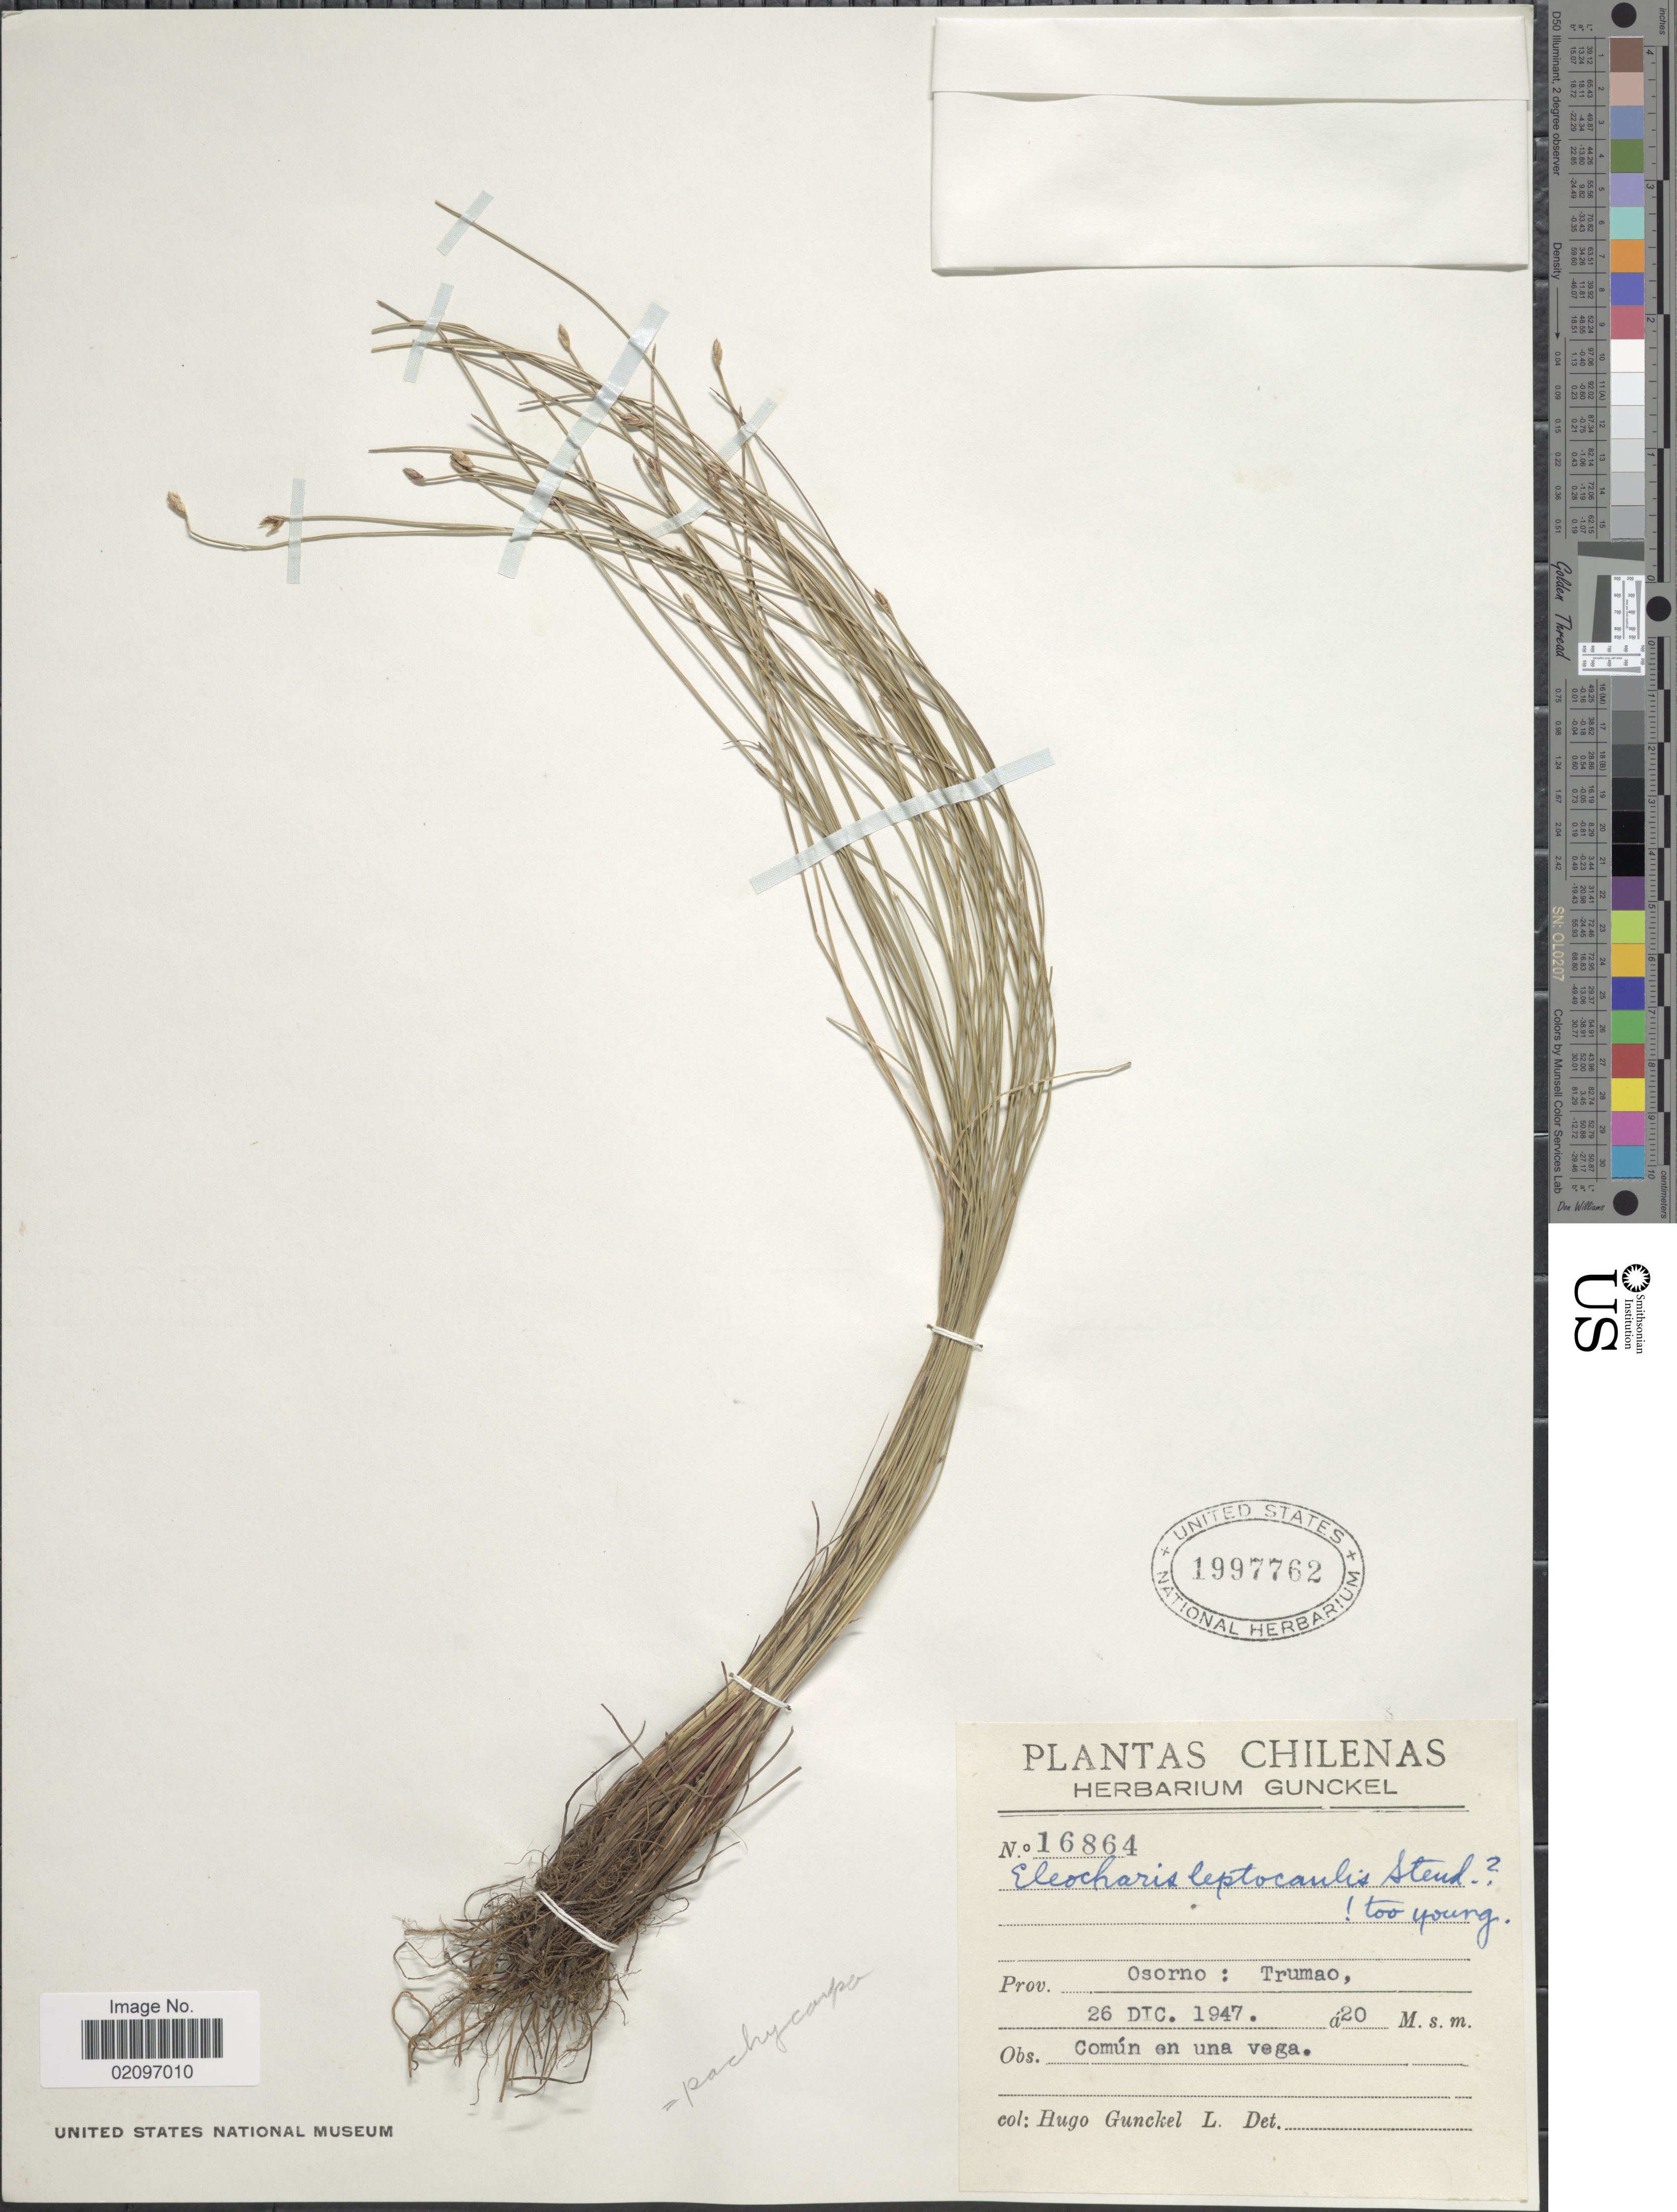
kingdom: Plantae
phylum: Tracheophyta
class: Liliopsida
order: Poales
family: Cyperaceae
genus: Eleocharis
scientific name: Eleocharis pachycarpa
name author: É. Desv.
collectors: H. Gunckel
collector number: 16864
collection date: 1947-12-26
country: Chile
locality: Prov. Osorno: Trumao.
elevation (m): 20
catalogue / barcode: US 1997762